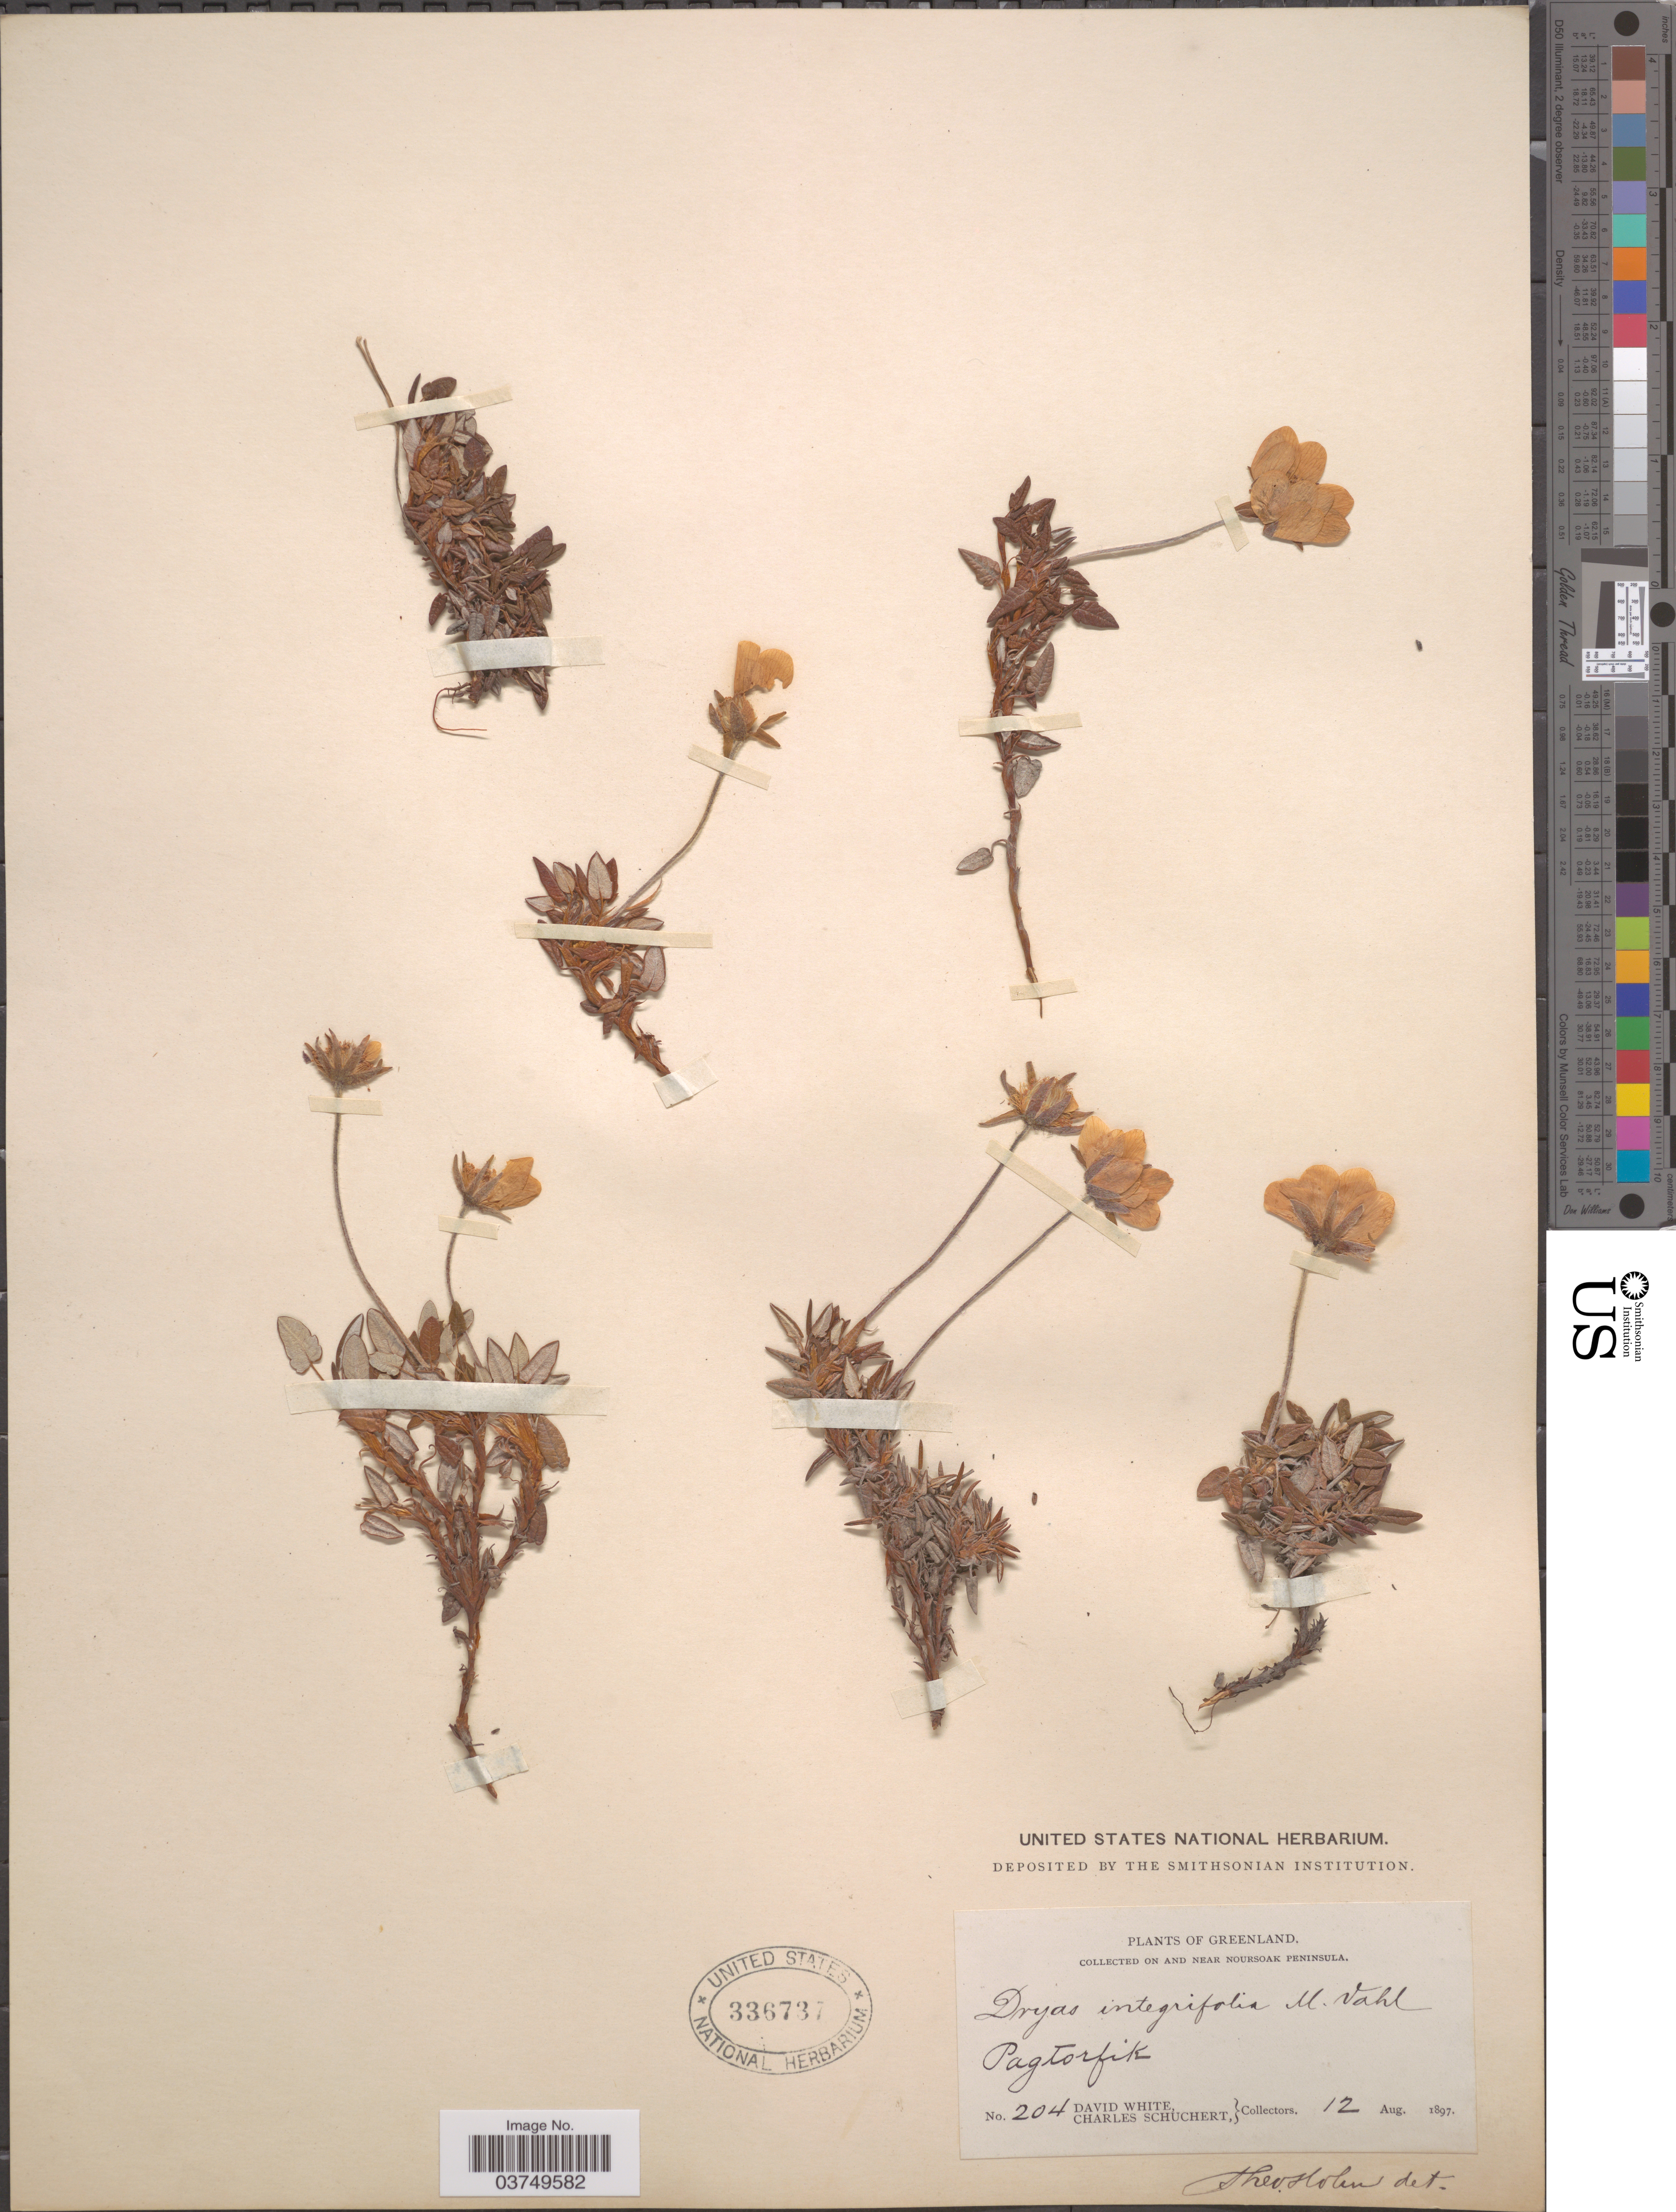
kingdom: Plantae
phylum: Tracheophyta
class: Magnoliopsida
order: Rosales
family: Rosaceae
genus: Dryas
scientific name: Dryas integrifolia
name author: Vahl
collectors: D. White & C. Schuchert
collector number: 204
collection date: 1897-08-12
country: Greenland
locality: On and near Nousoak Peninsula. Pagtorfik.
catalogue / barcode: US 336737